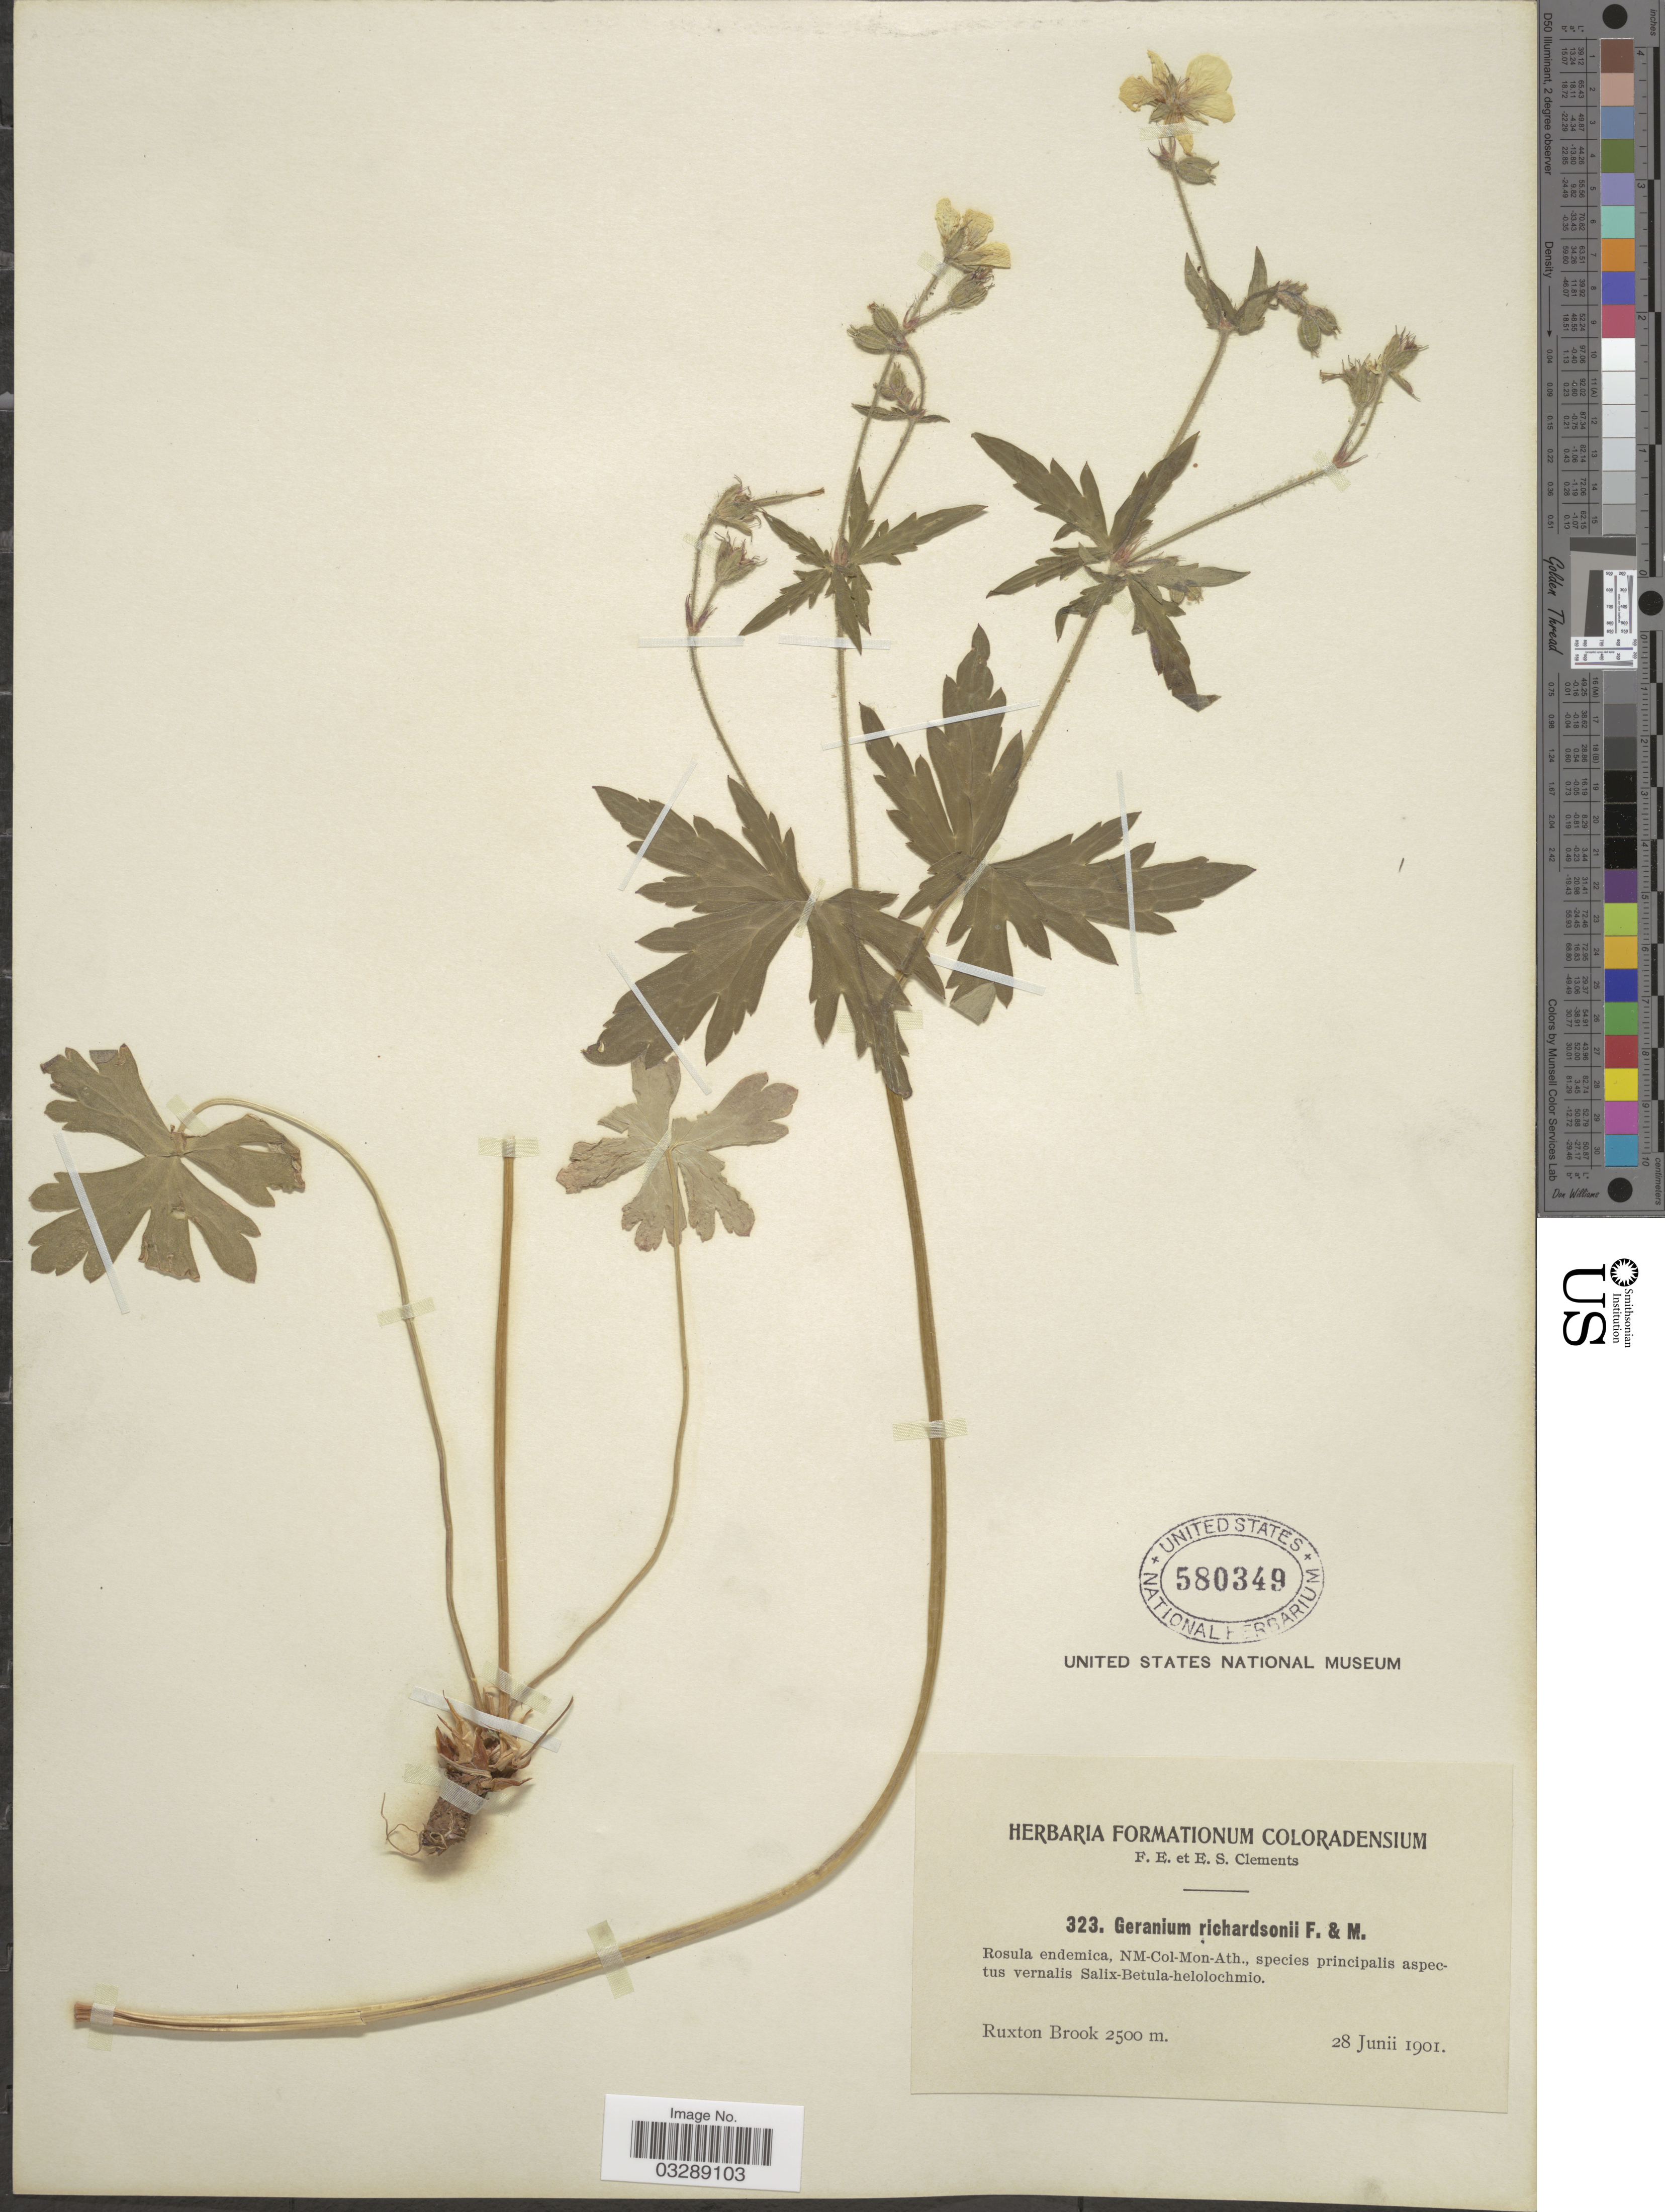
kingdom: Plantae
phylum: Tracheophyta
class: Magnoliopsida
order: Geraniales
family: Geraniaceae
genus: Geranium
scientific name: Geranium richardsonii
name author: Fisch. & Trautv.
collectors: F. E. Clements & E. S. Clements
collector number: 323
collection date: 1901-06-28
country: United States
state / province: Colorado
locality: Ruxton Brook.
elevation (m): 2500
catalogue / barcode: US 580349